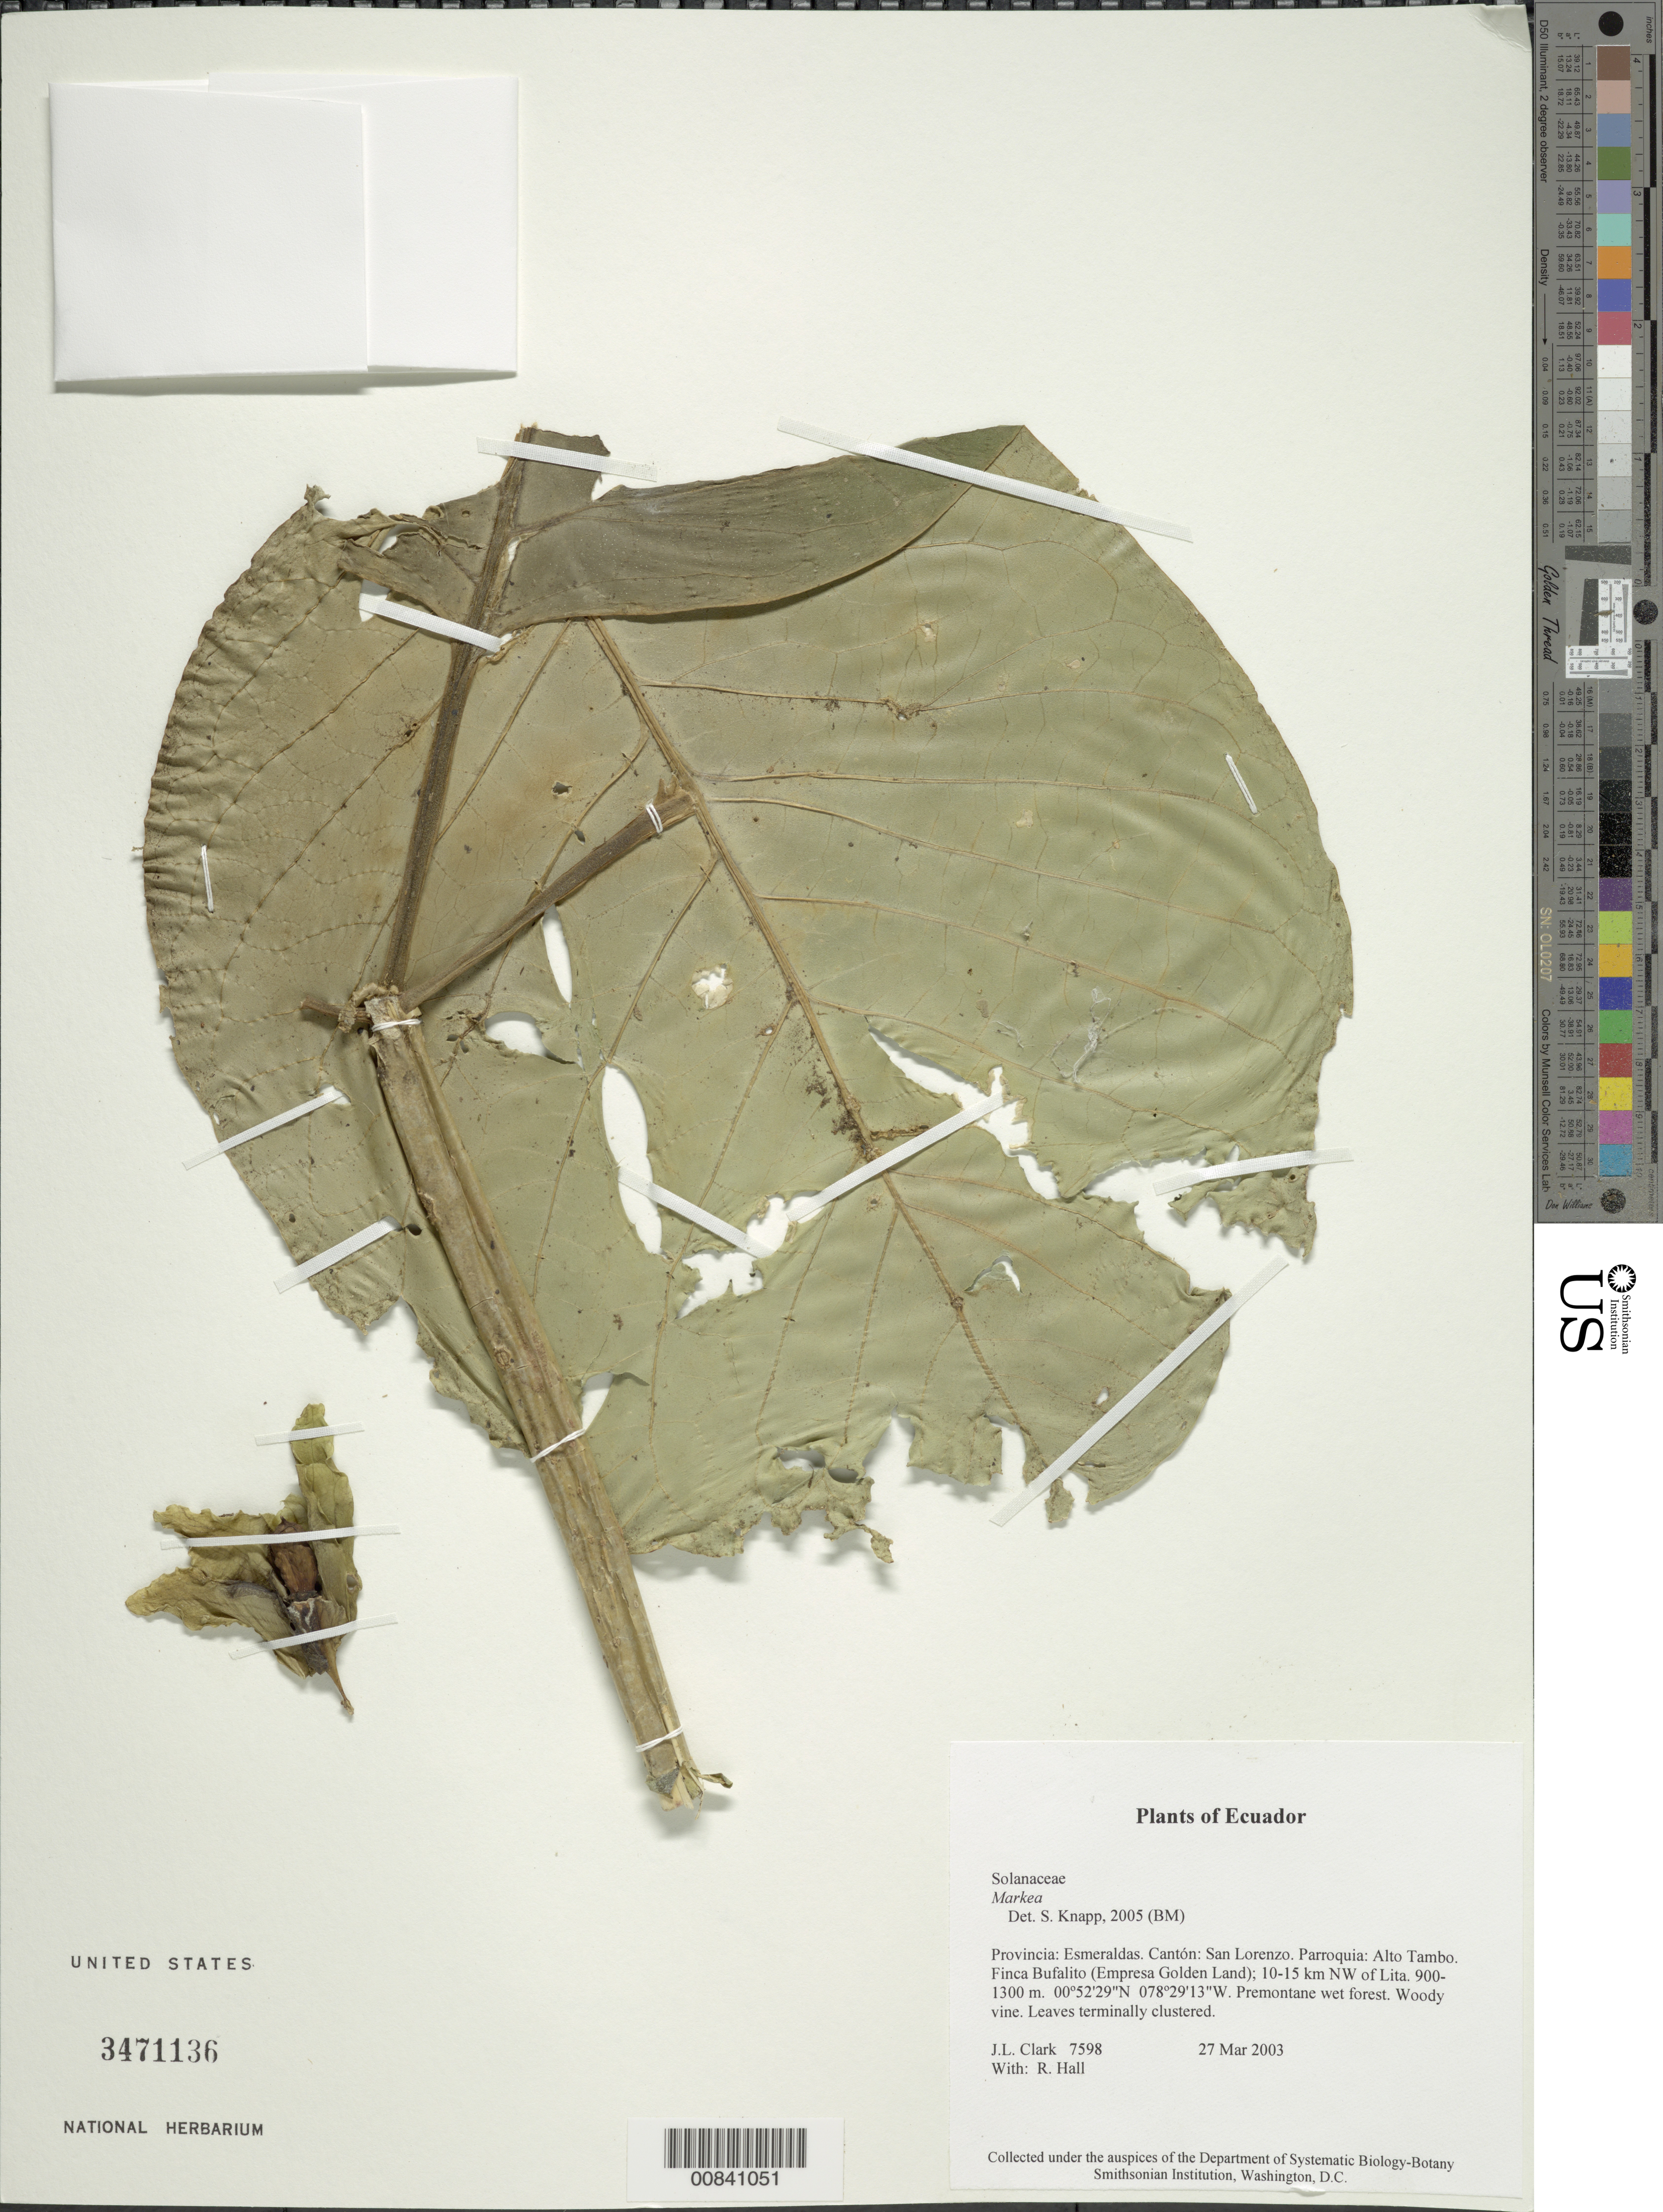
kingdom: Plantae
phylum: Tracheophyta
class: Magnoliopsida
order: Solanales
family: Solanaceae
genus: Markea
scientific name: Markea sp.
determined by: Knapp, S. D.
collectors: J. L. Clark & R. Hall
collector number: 07598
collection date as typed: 27 Mar 2003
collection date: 2003-03-27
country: Ecuador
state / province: Esmeraldas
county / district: San Lorenzo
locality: Parroquia: Alto Tambo. Finca Bufalito (Empresa Golden Land); 10-15 km NW of Lita.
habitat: Premontane wet forest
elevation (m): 900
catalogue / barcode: US 3471136